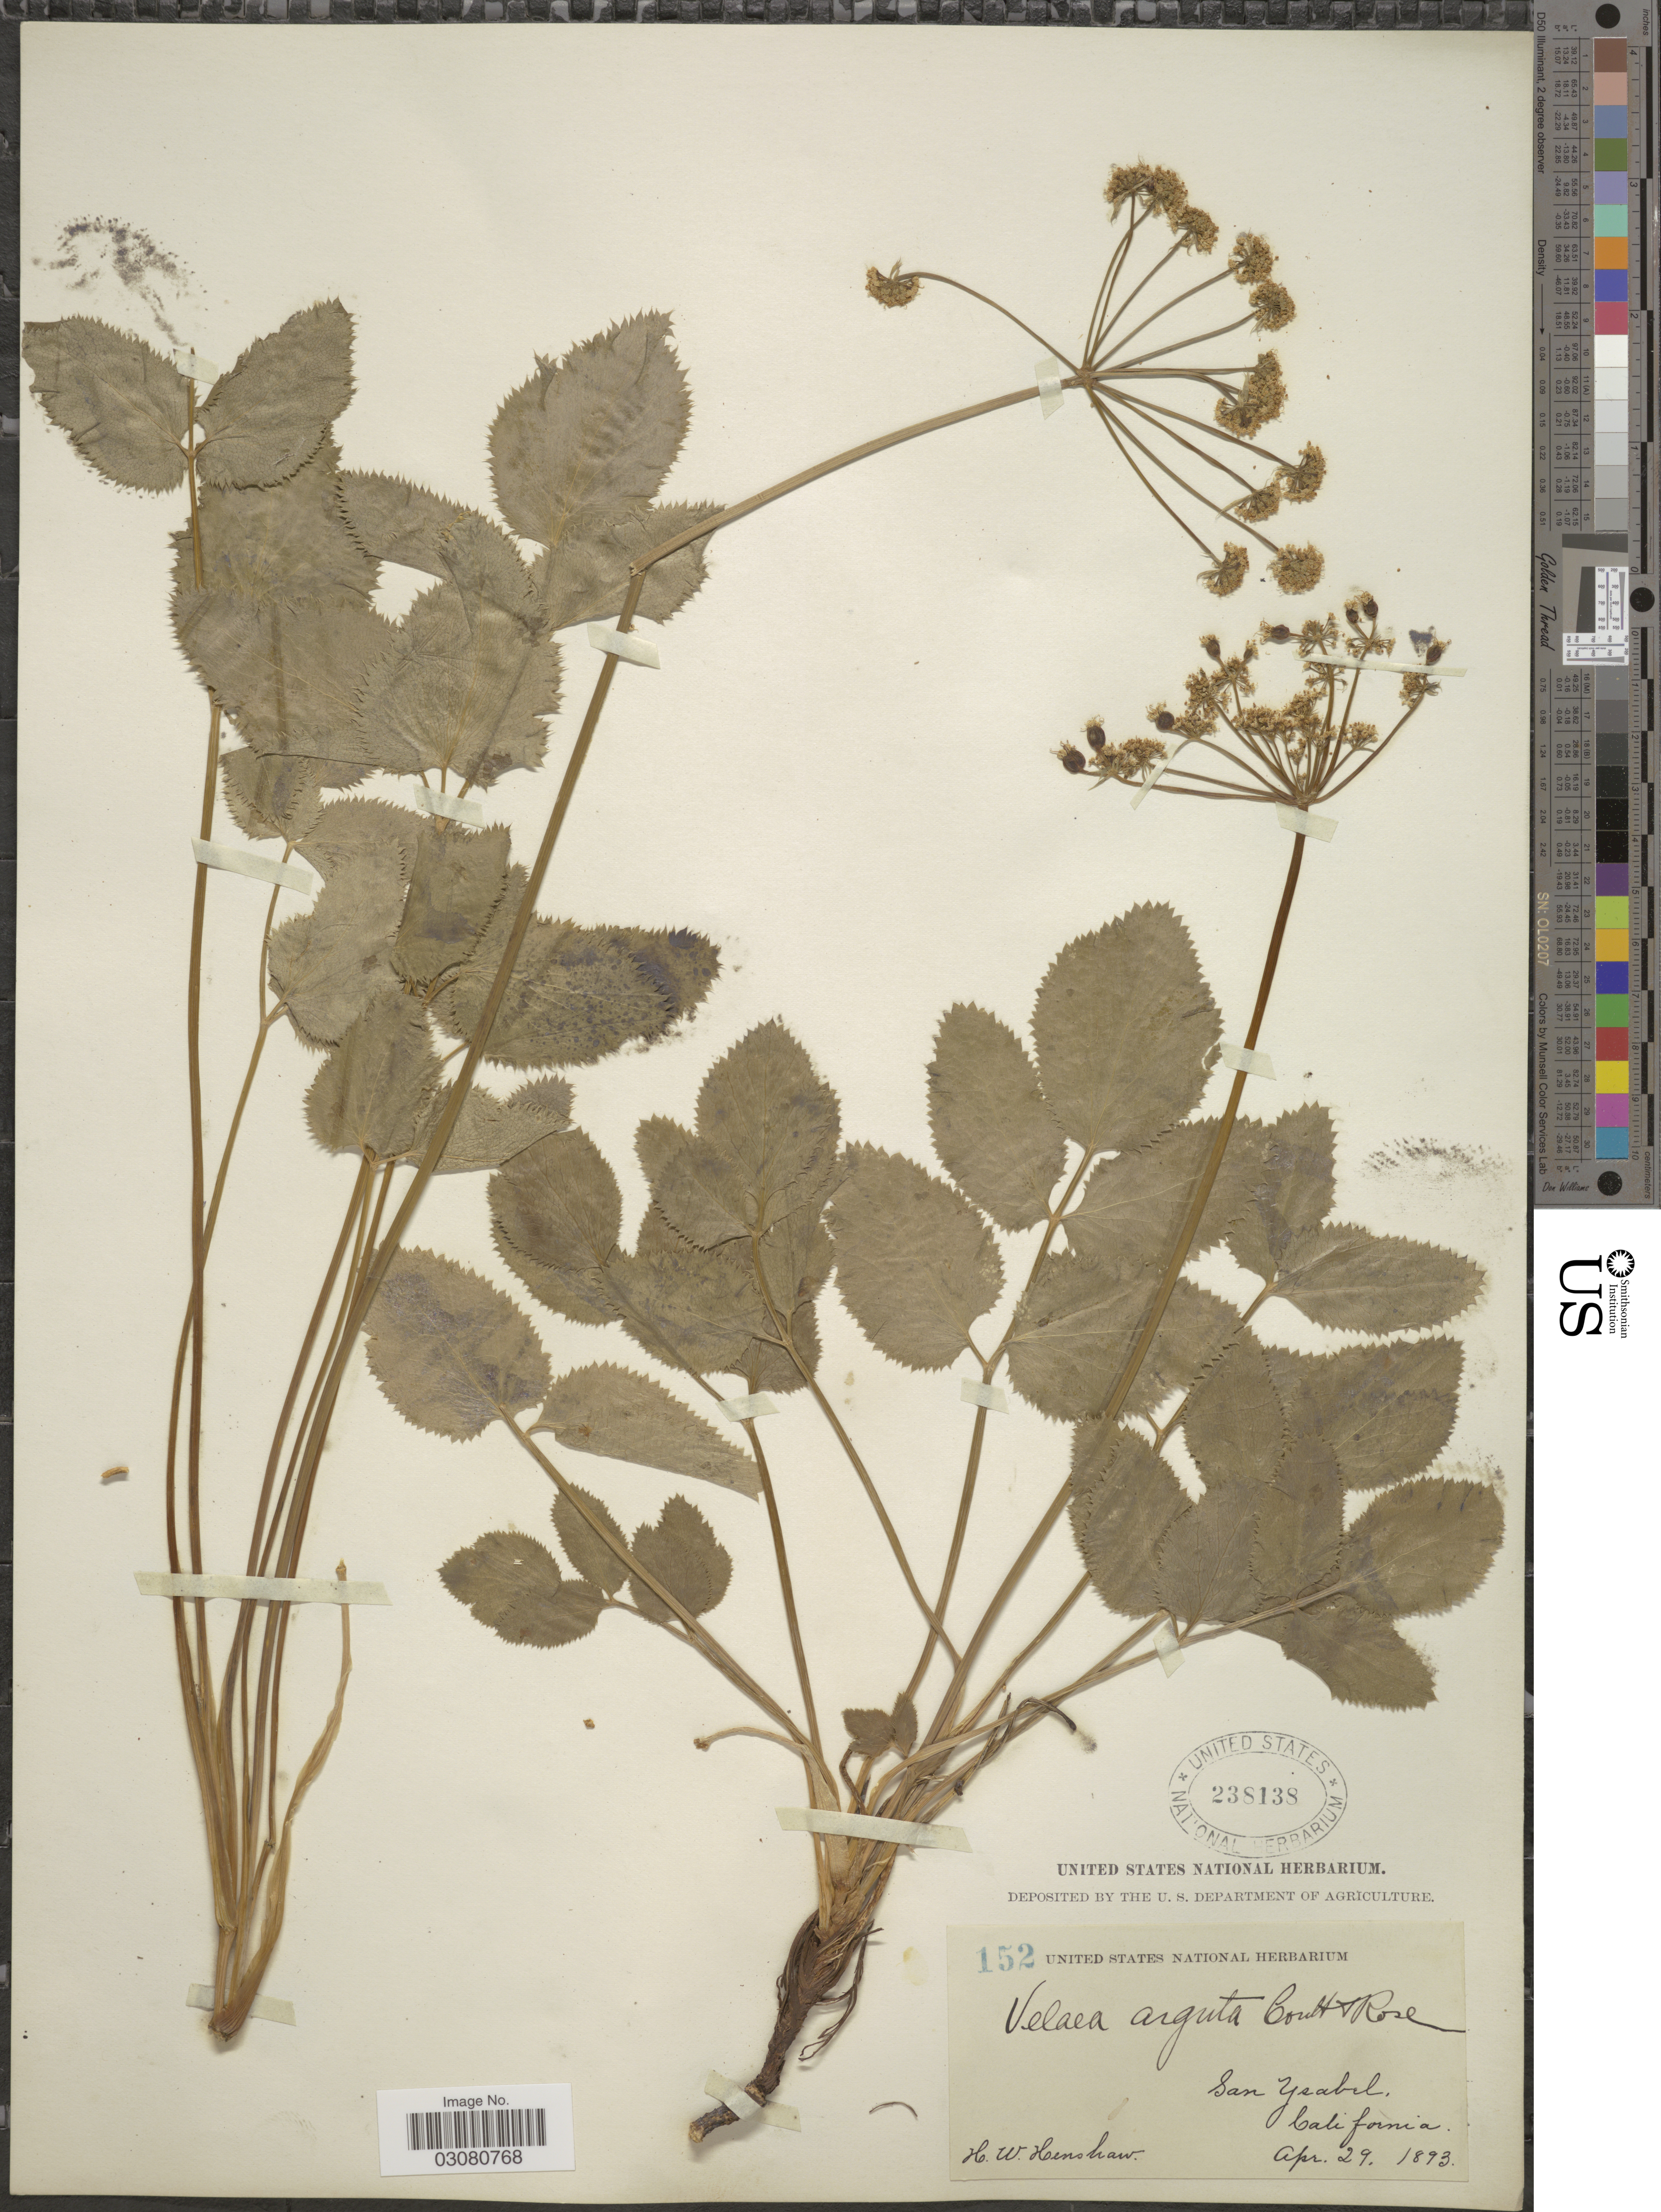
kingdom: Plantae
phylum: Tracheophyta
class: Magnoliopsida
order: Apiales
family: Apiaceae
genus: Tauschia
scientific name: Tauschia arguta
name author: (Torr.) J.F. Macbr.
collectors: H. Henshaw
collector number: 152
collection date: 1893-04-29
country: United States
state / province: California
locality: San Ysabel.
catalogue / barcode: US 238138